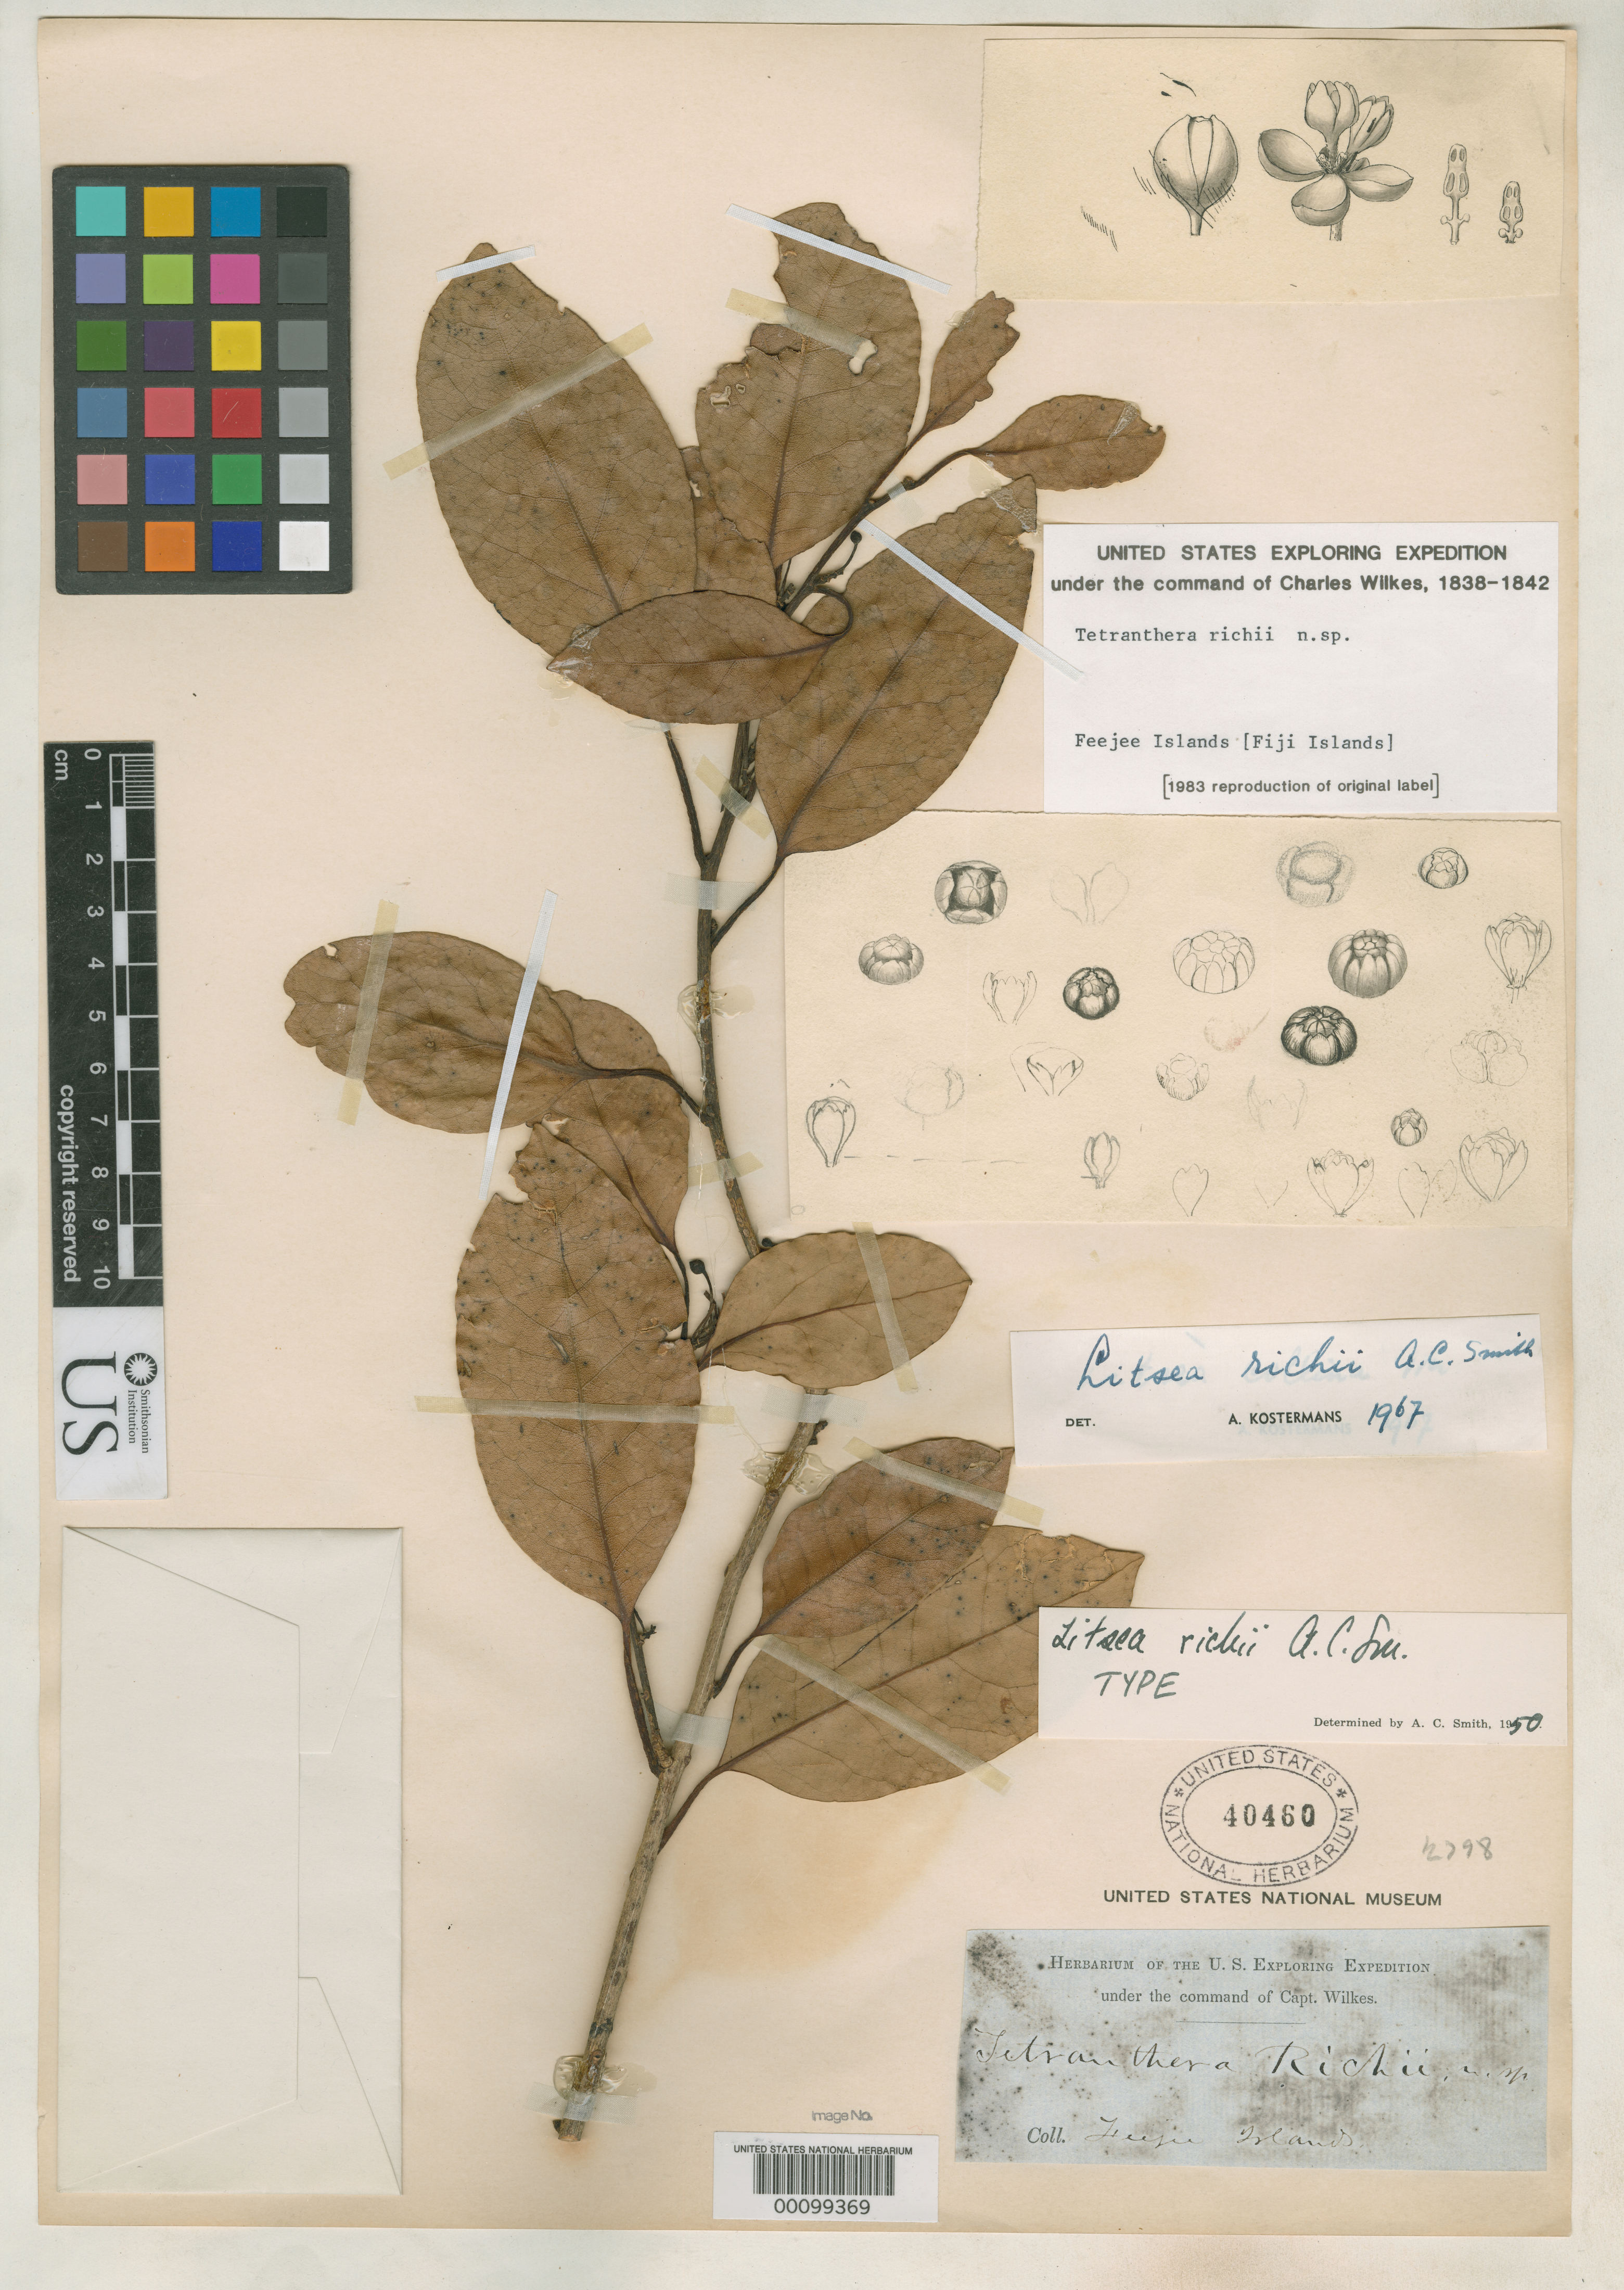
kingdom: Plantae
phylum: Tracheophyta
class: Magnoliopsida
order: Laurales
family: Lauraceae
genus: Litsea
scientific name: Litsea richii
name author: A.C. Sm.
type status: Holotype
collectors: Wilkes Explor. Exped.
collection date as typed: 1838 to -- --- 1842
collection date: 1838/1842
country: Fiji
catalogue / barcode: US 40460